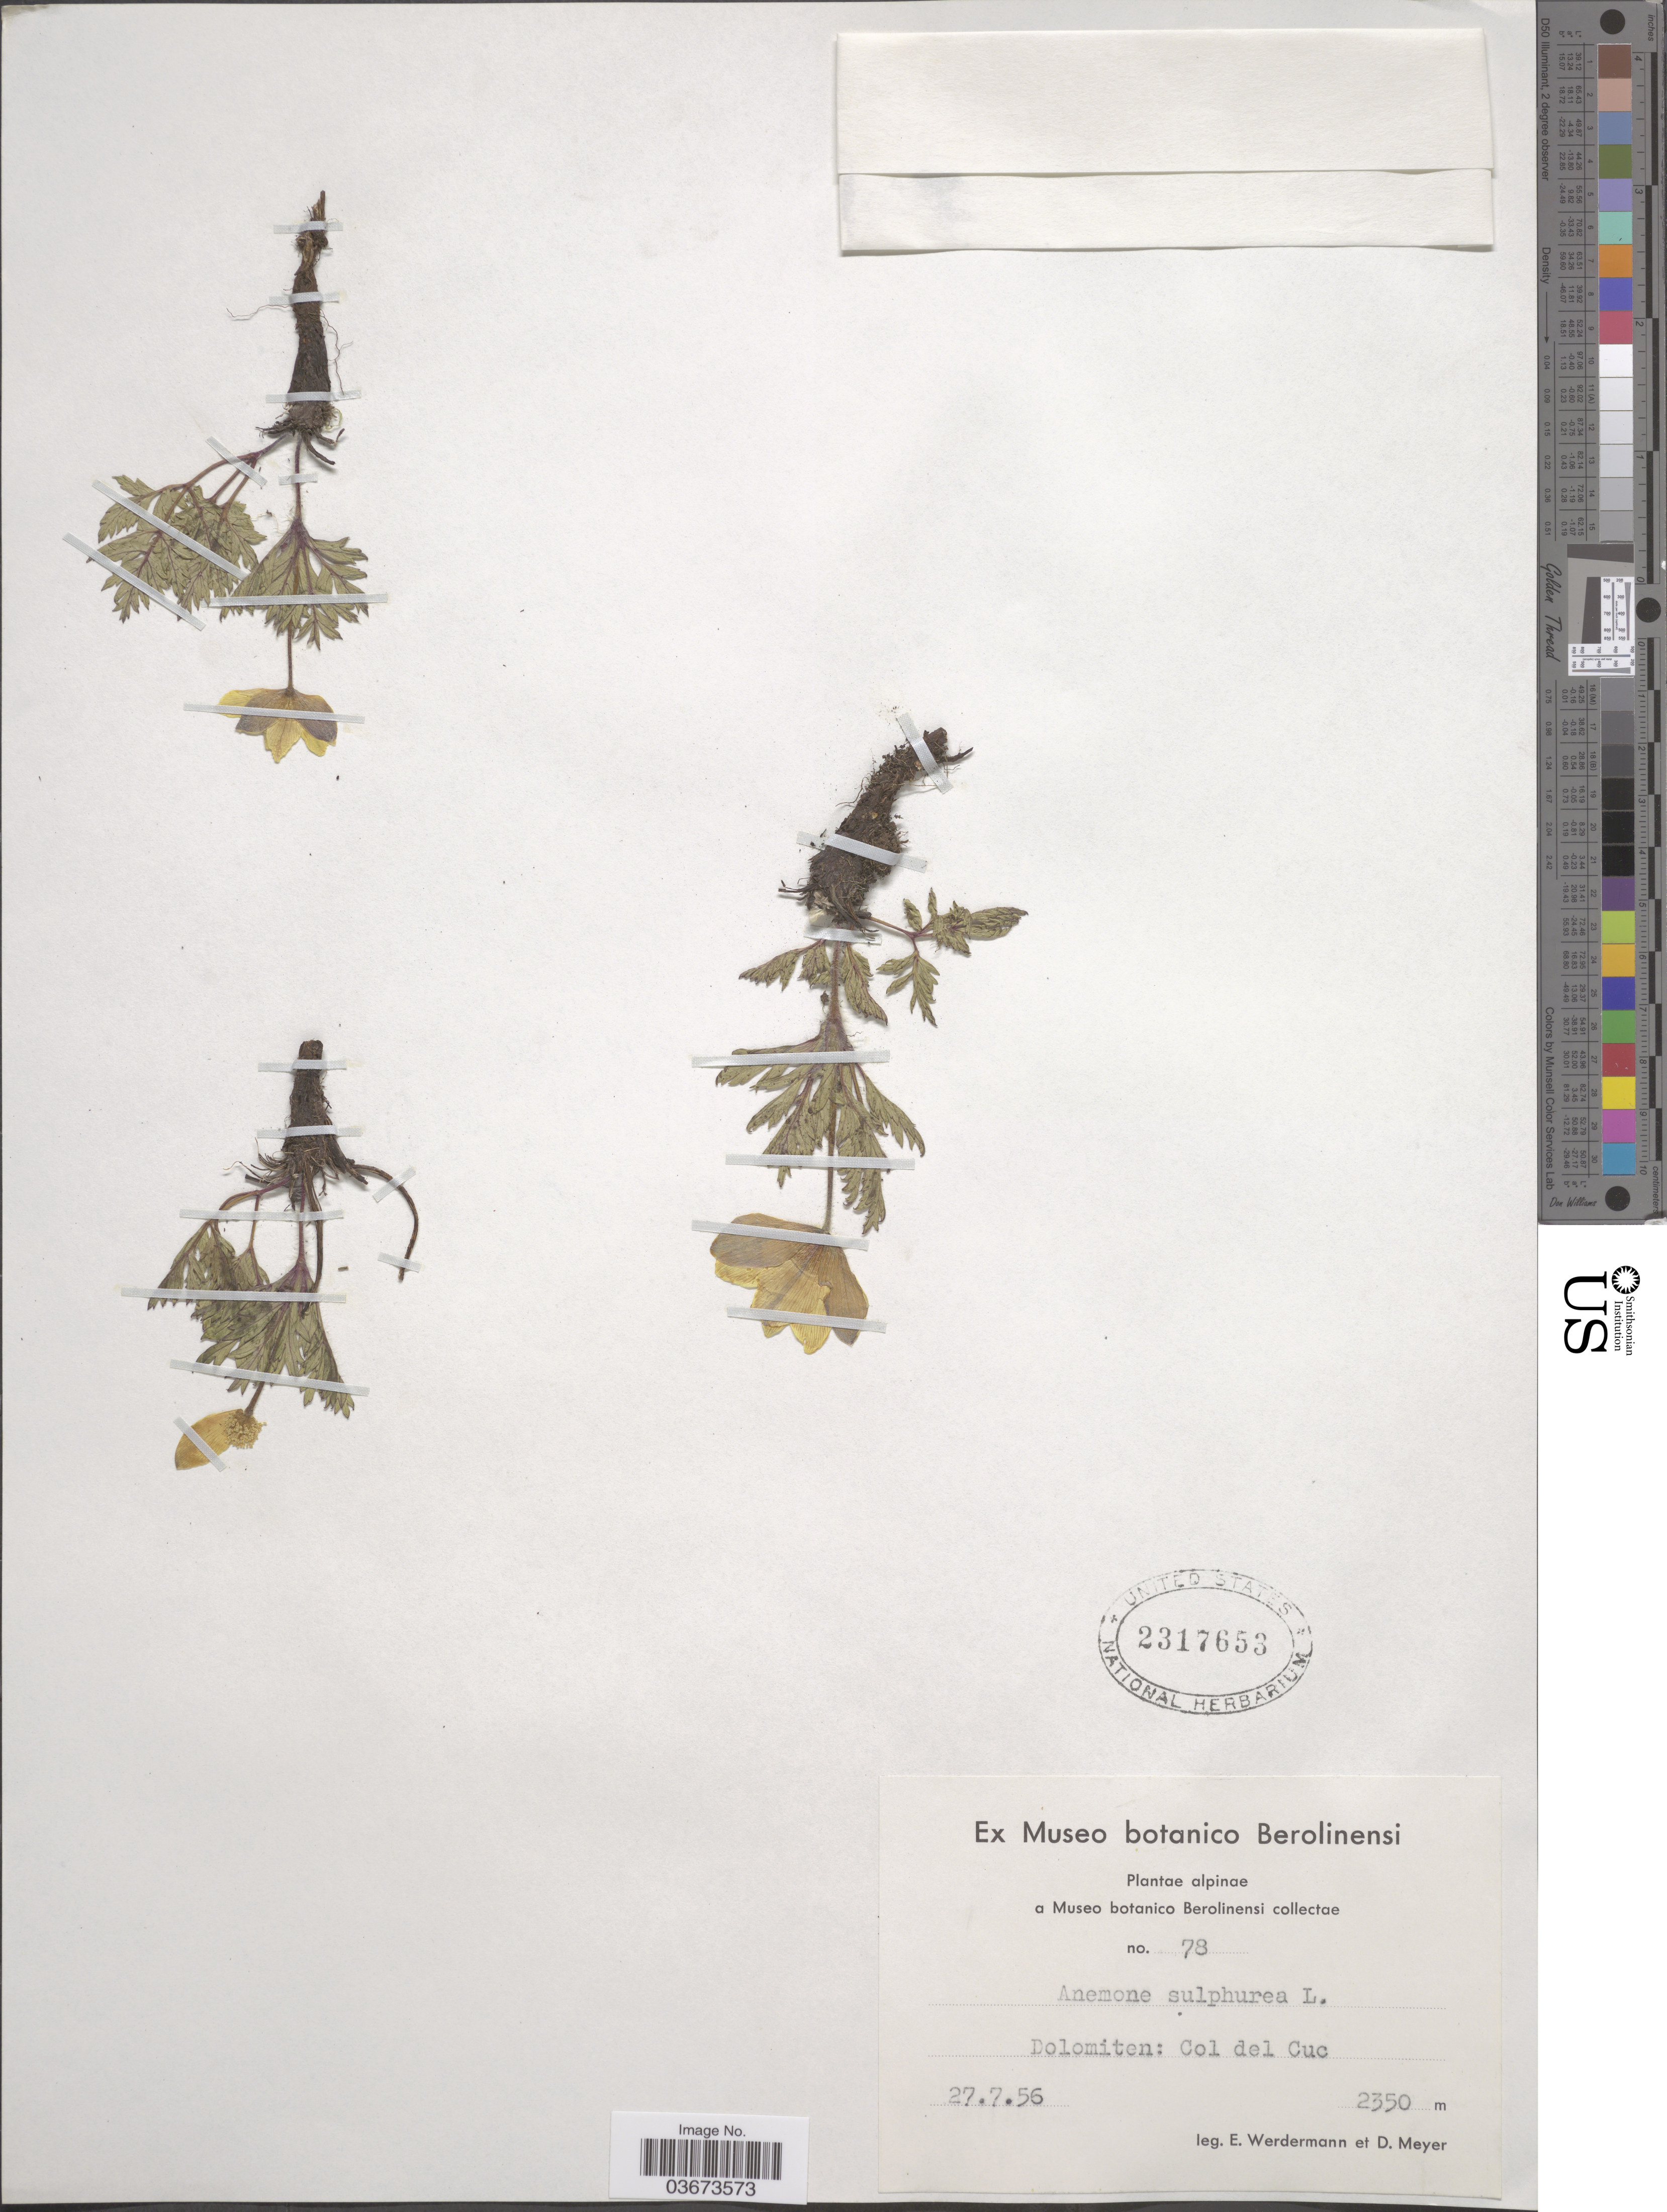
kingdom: Plantae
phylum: Tracheophyta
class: Magnoliopsida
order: Ranunculales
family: Ranunculaceae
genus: Anemone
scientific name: Anemone sulphurea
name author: Lam.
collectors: E. Werdermann & D. Meyer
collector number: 78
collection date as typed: Transcribed d/m/y: 27/7/56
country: Italy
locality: Alpinae. Dolomiten: Col del Cuc.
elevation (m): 2350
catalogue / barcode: US 2317653